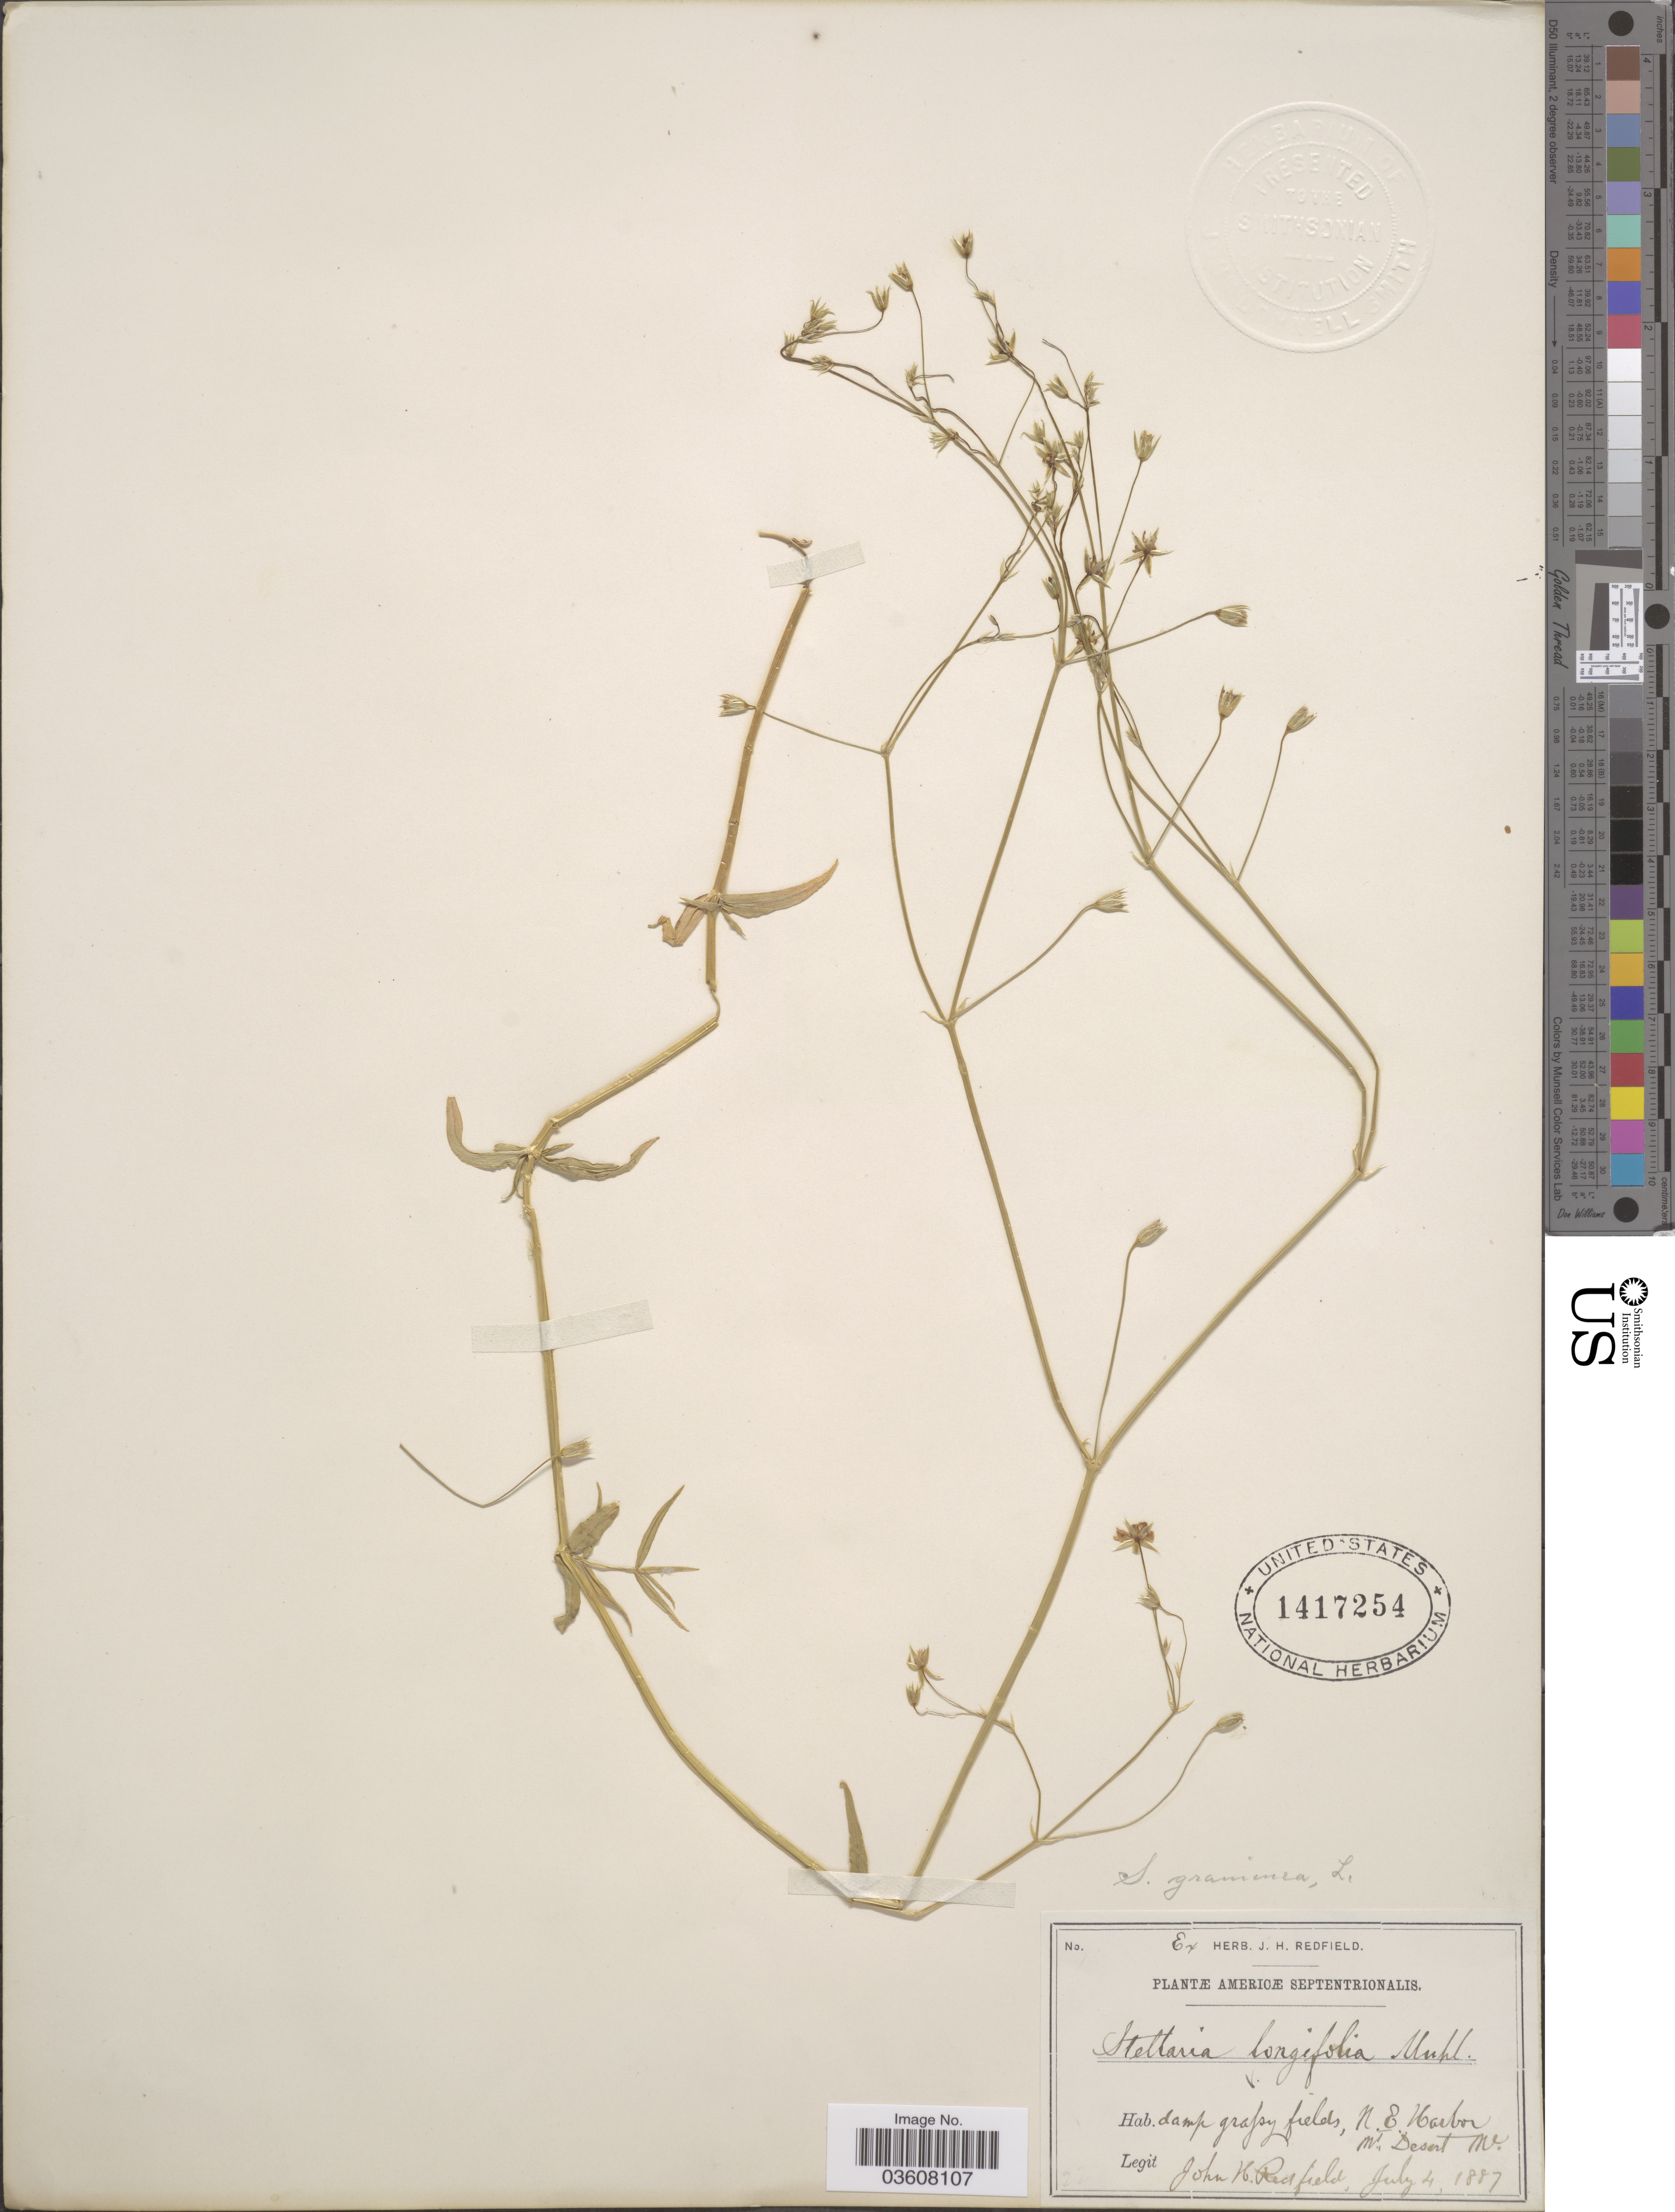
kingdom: Plantae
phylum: Tracheophyta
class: Magnoliopsida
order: Caryophyllales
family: Caryophyllaceae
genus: Stellaria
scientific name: Stellaria graminea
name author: L.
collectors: J. Redfield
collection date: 1887-07-04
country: United States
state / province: Maine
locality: Americæ Septentrionalis. N. E. Harbor. Mt. Desert.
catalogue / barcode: US 1417254